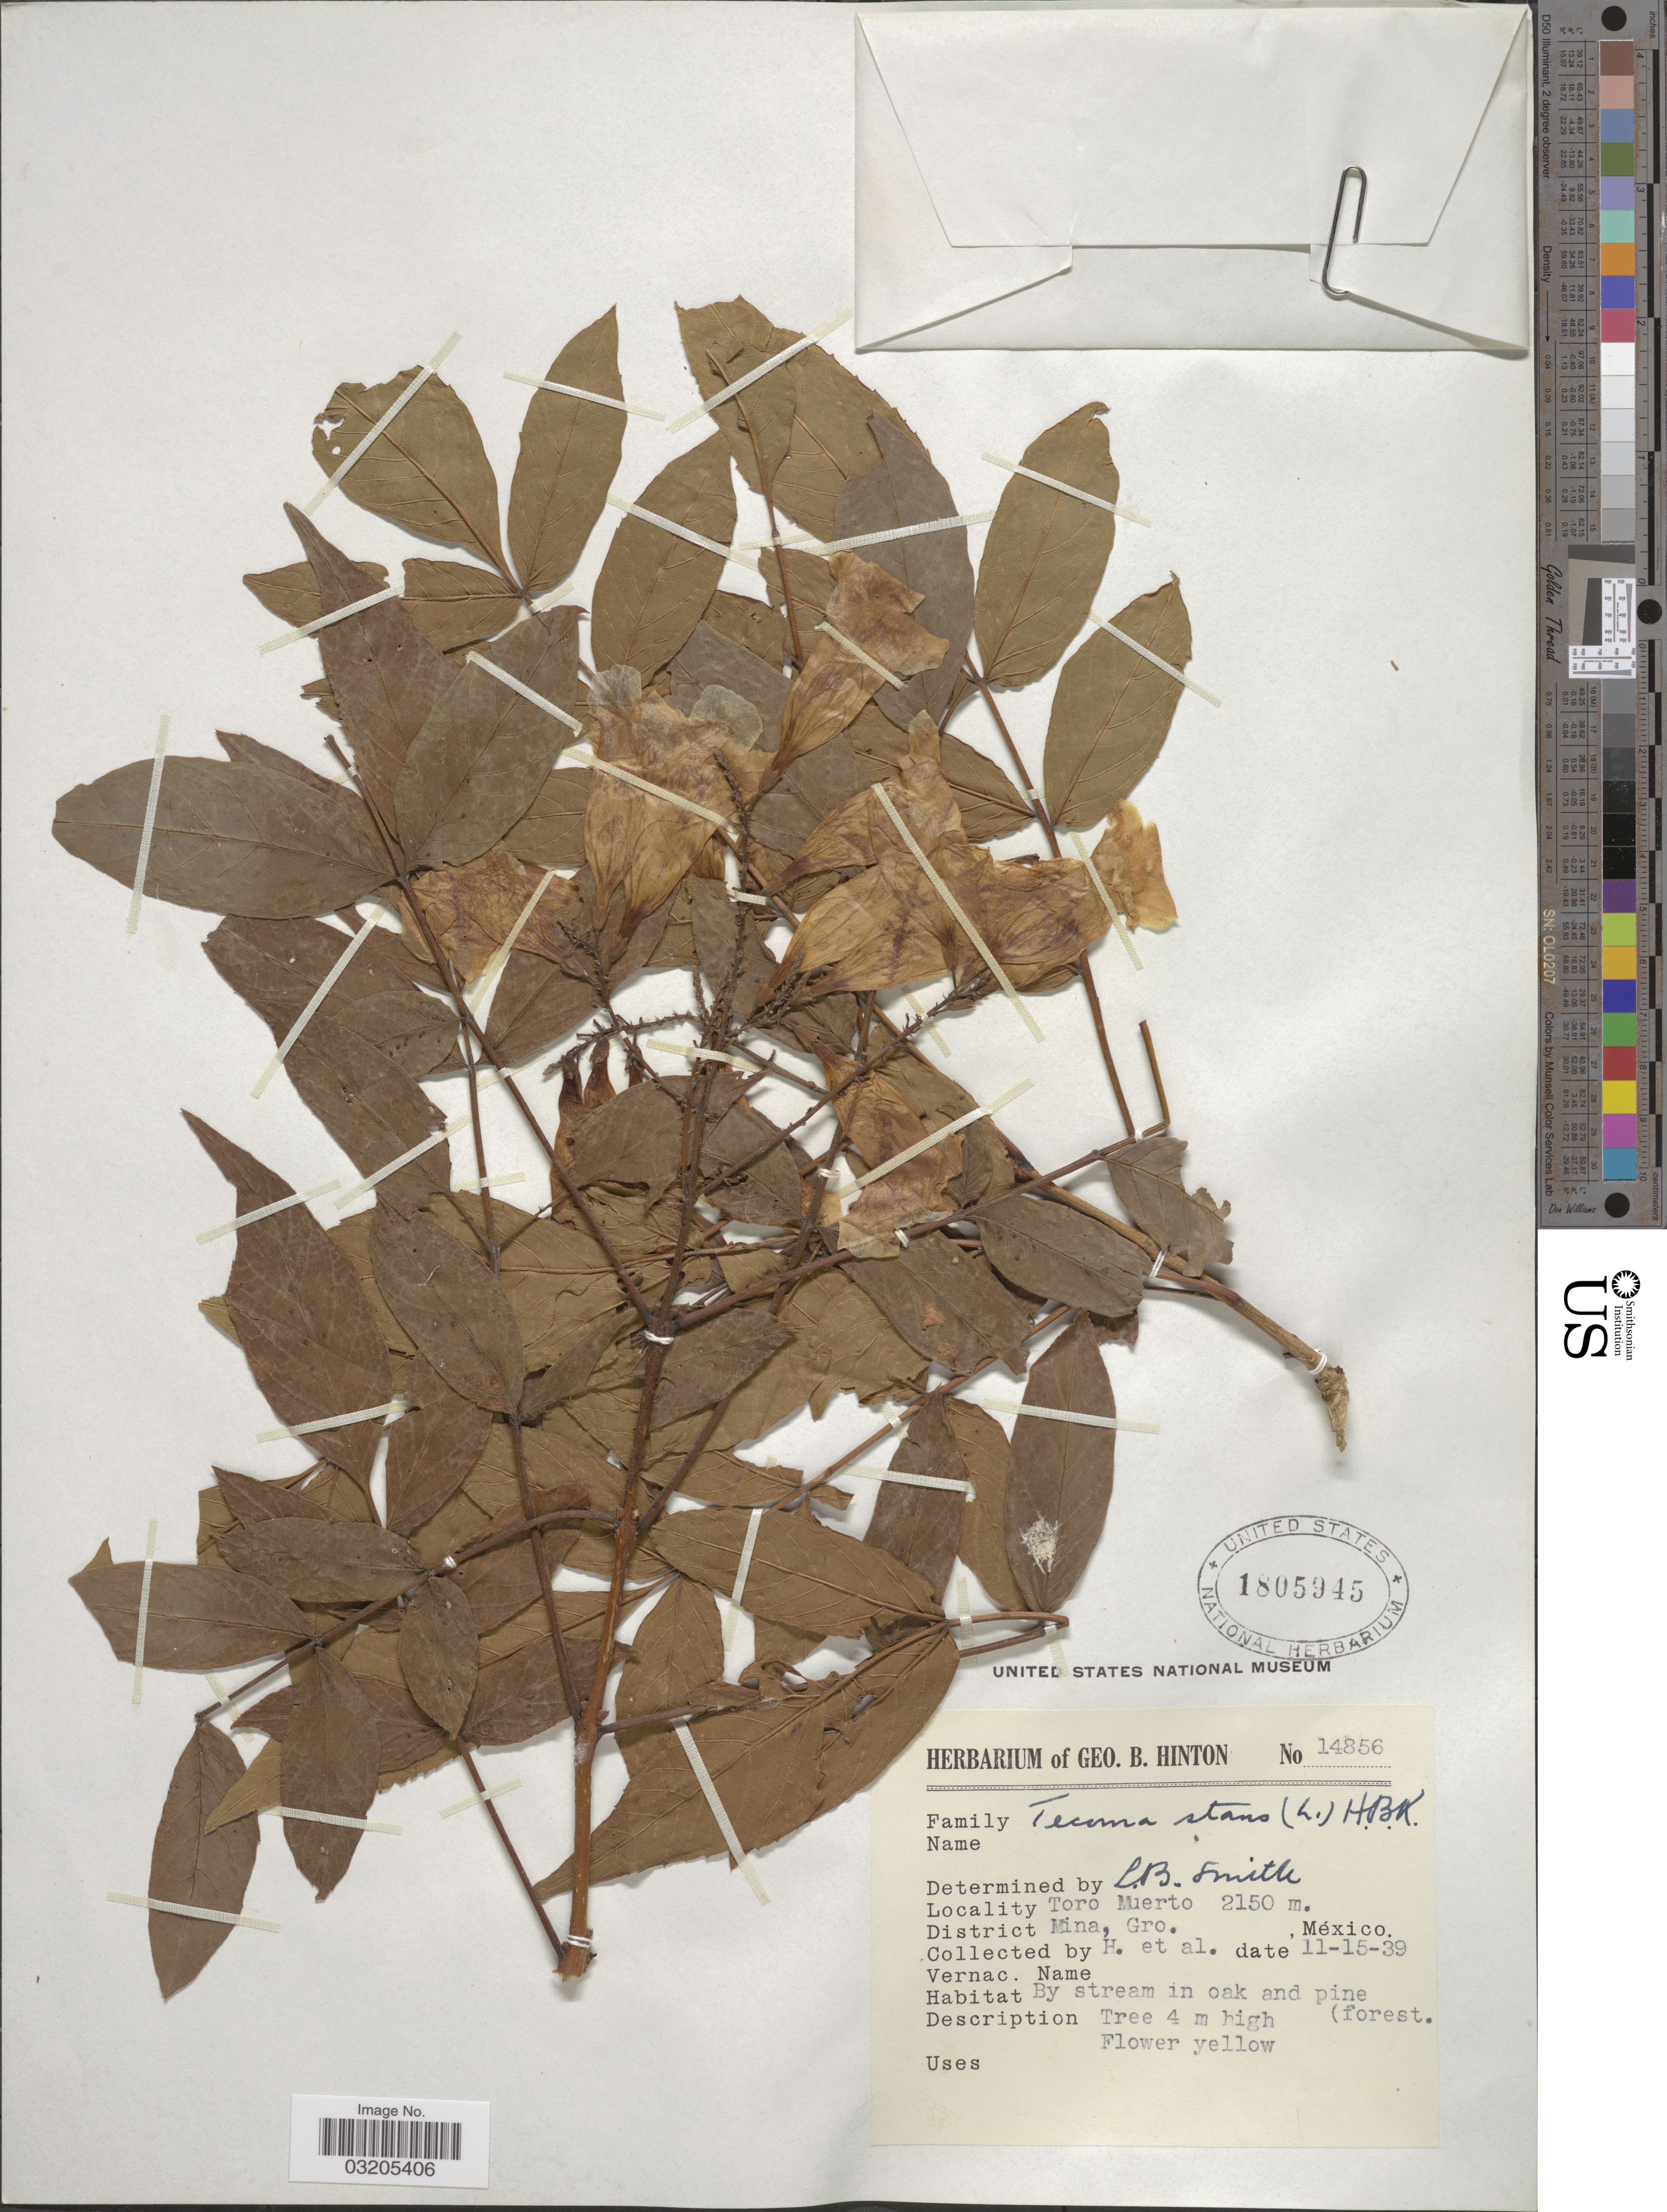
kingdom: Plantae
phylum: Tracheophyta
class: Magnoliopsida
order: Lamiales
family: Bignoniaceae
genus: Tecoma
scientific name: Tecoma stans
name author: (L.) Juss. ex Kunth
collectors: G. B. Hinton & et al.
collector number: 14856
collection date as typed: Transcribed d/m/y: 15/11/39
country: Mexico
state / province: Guerrero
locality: Toro Muerto, District Mina.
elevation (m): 2150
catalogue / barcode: US 1805945